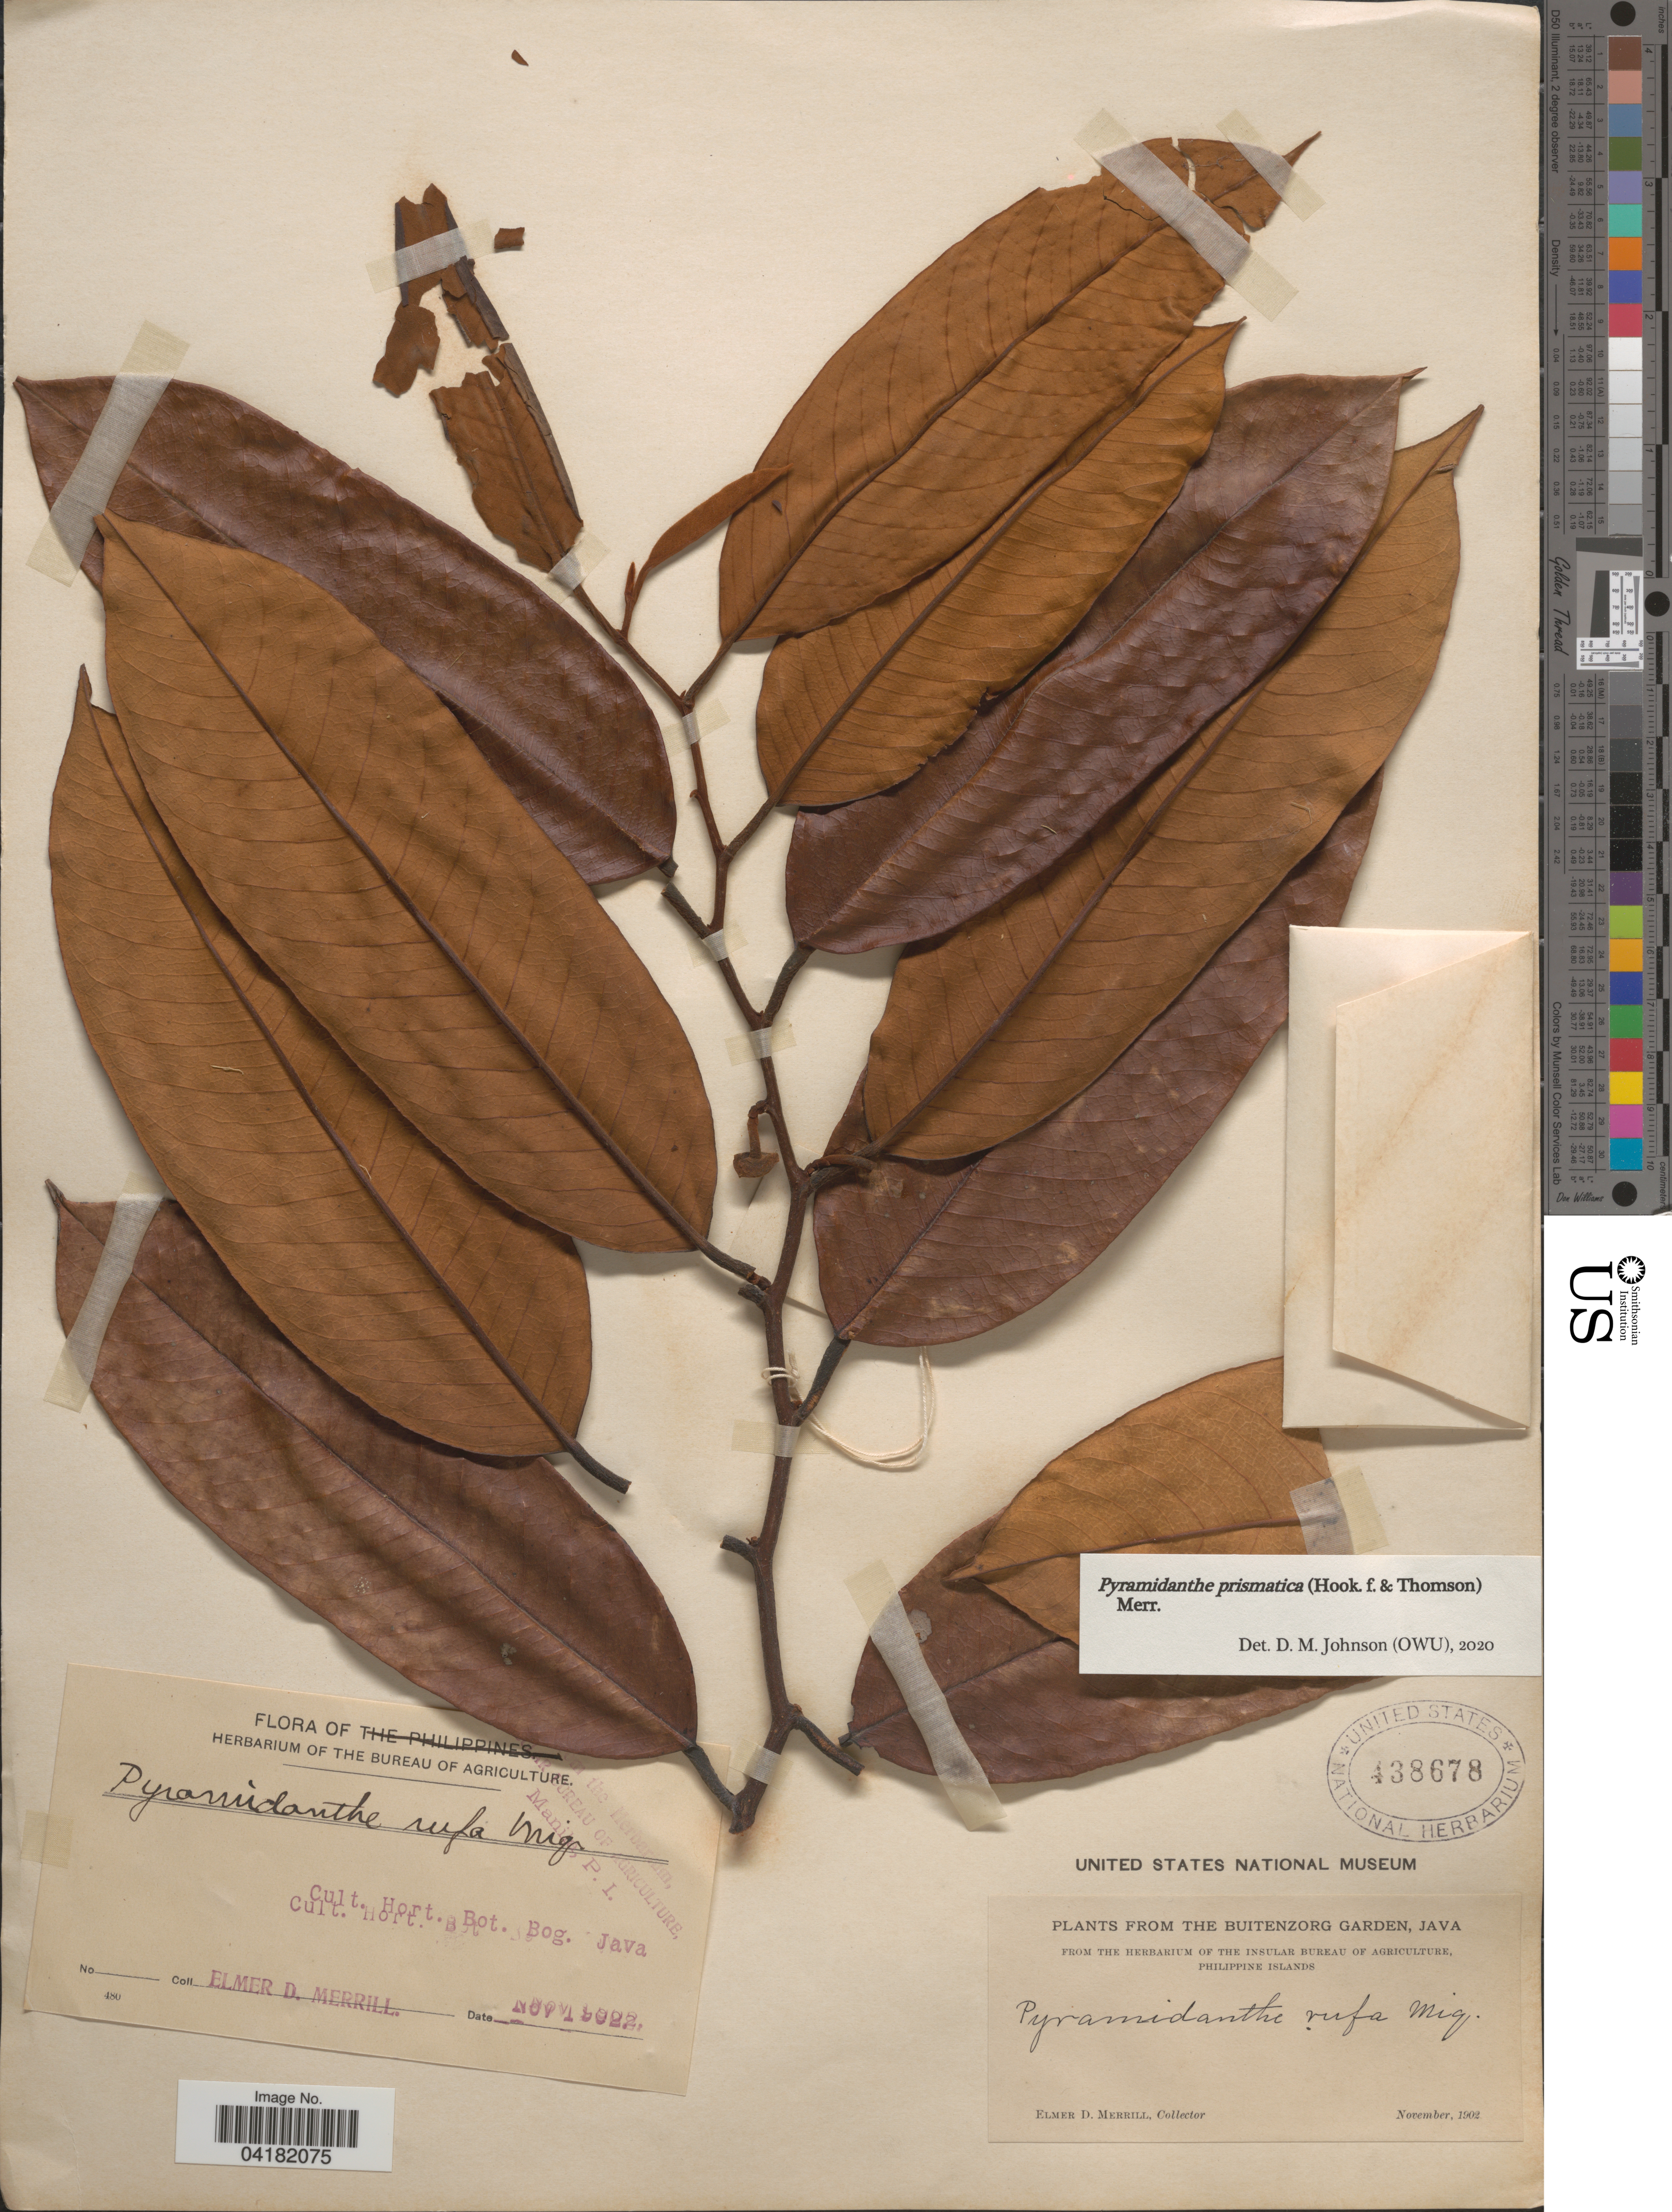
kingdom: Plantae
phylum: Tracheophyta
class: Magnoliopsida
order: Magnoliales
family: Annonaceae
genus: Pyramidanthe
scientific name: Pyramidanthe prismatica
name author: (Hook. f. & Thomson) Merr.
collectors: E. D. Merrill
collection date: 1902-11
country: Indonesia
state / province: Java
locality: The Buitenzorg Garden. Cult. Hort. Bot. Bog.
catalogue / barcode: US 438678